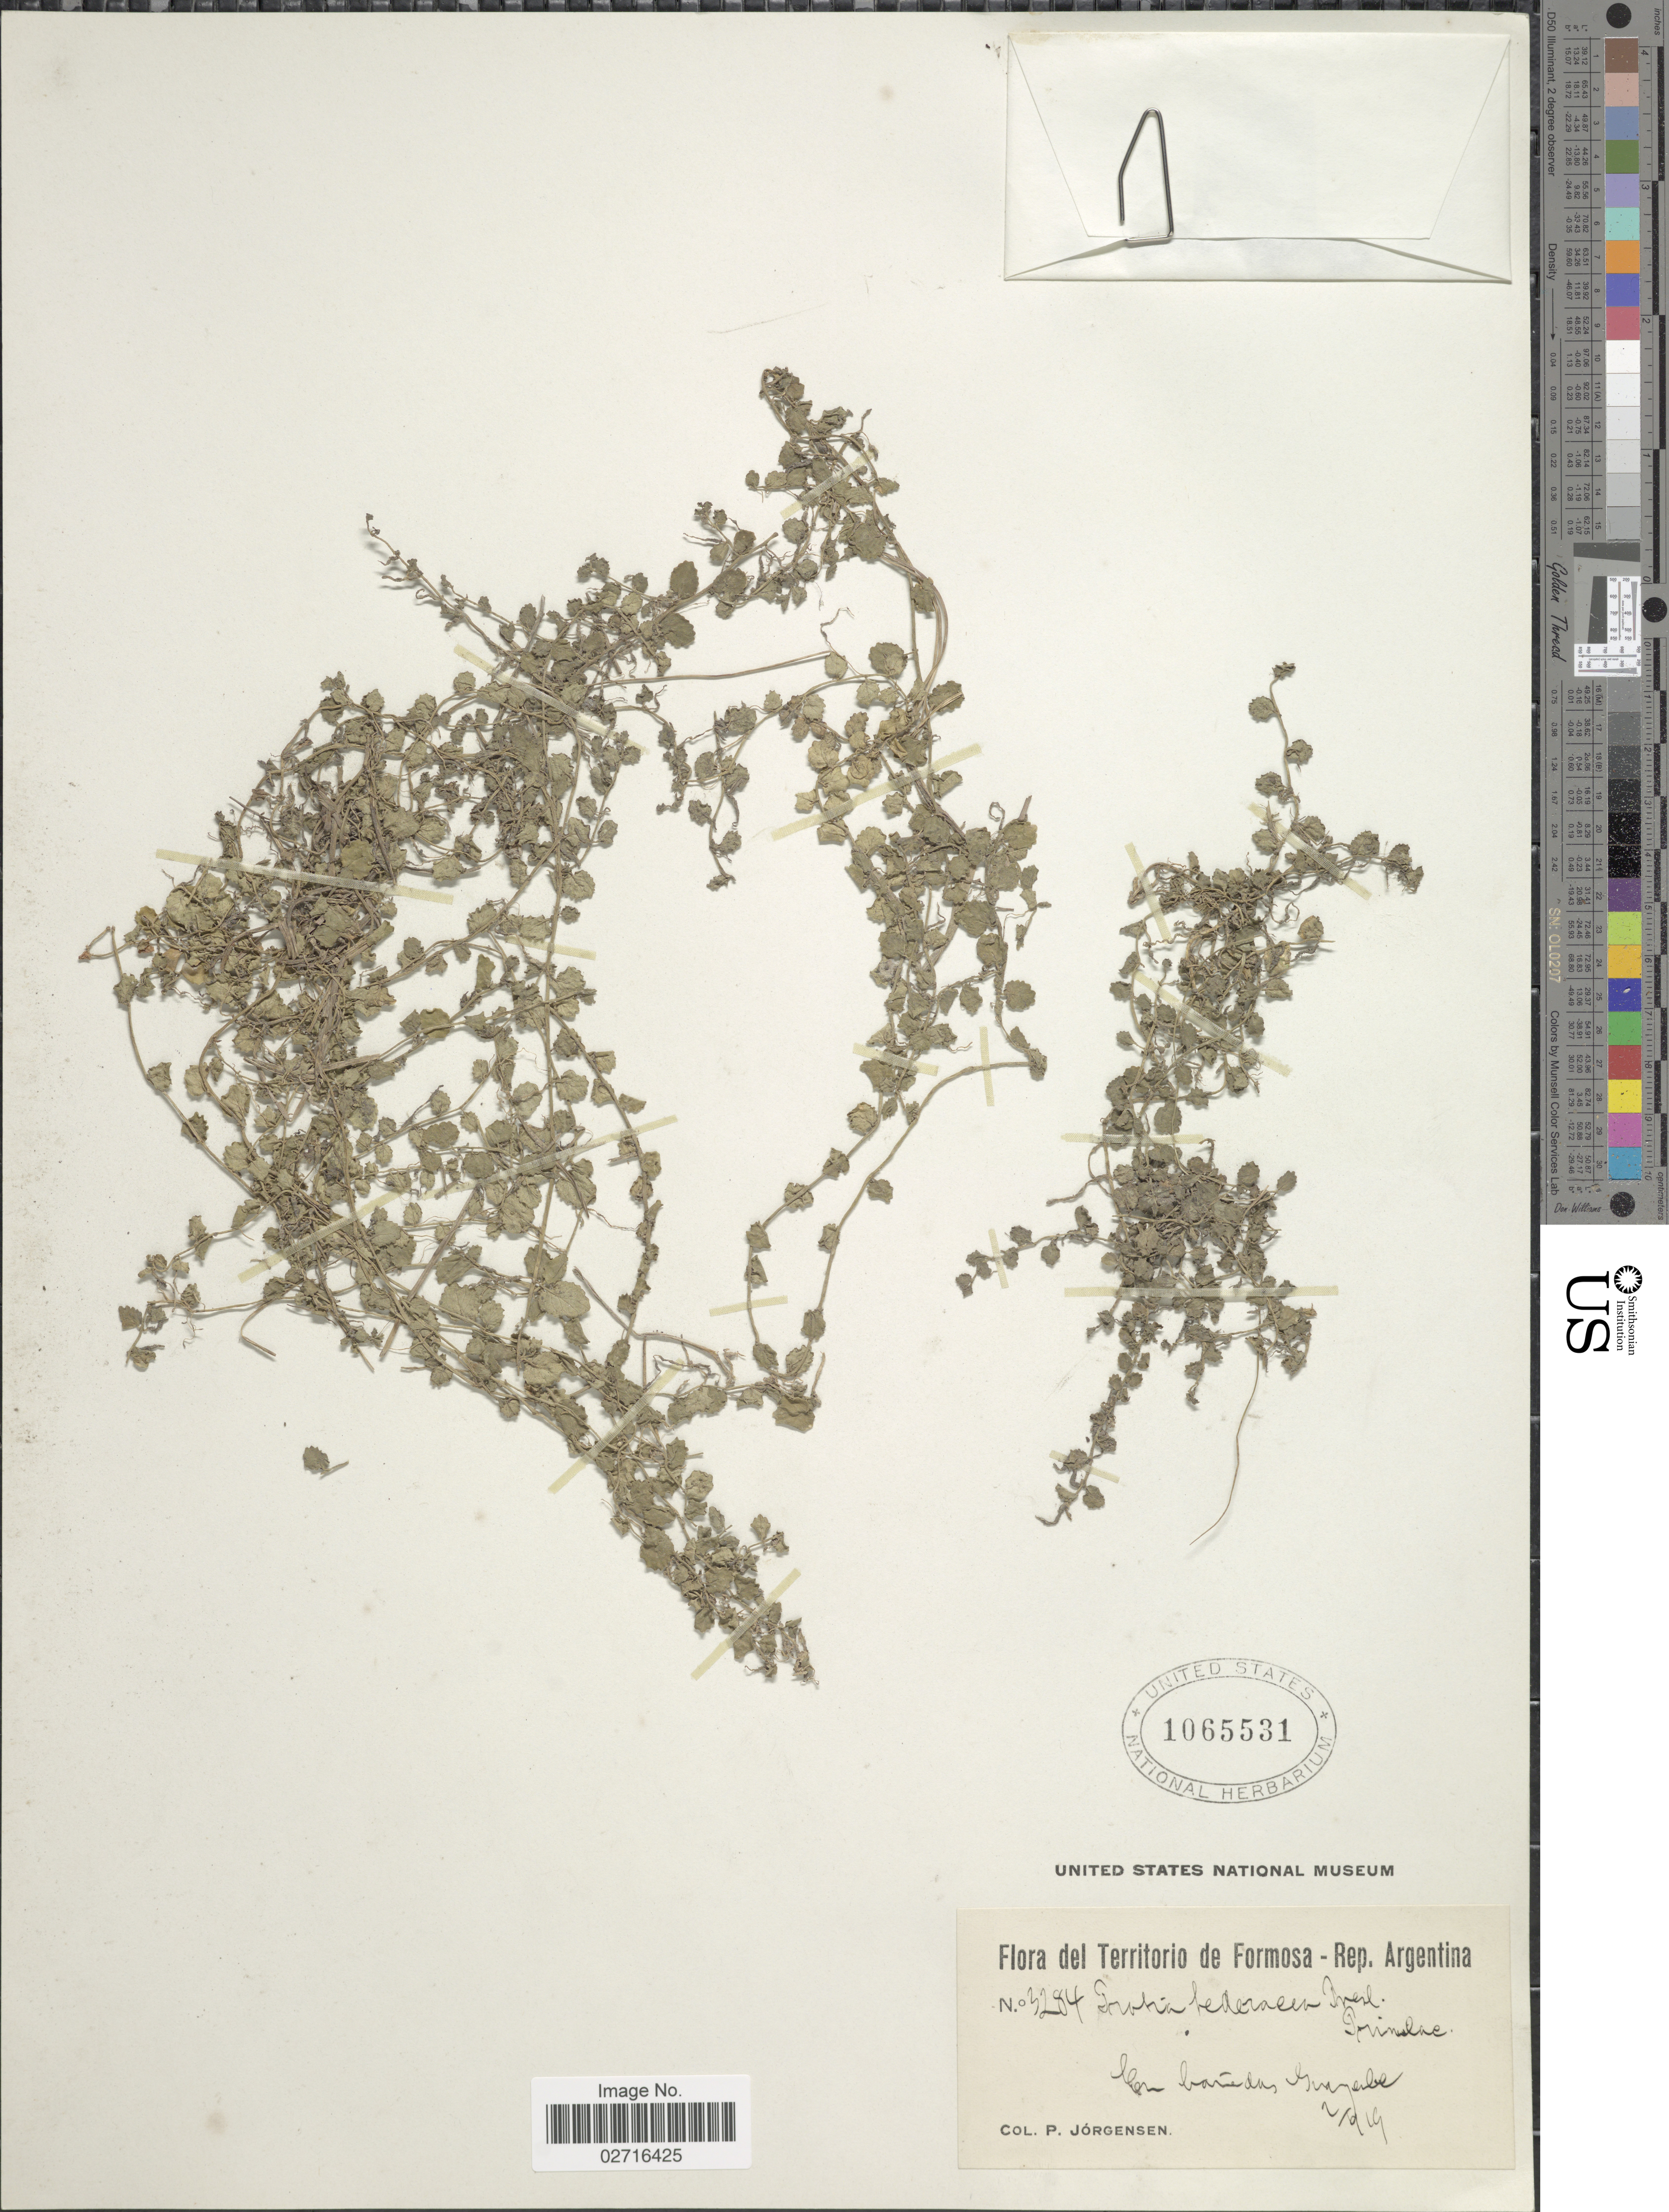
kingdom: Plantae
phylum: Tracheophyta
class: Magnoliopsida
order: Asterales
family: Campanulaceae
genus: Pratia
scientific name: Pratia hederacea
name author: (Cham.) G. Don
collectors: P. Jörgensen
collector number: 3284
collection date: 1919-02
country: Argentina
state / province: Formosa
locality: En monte Gauycolec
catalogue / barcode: US 1065531